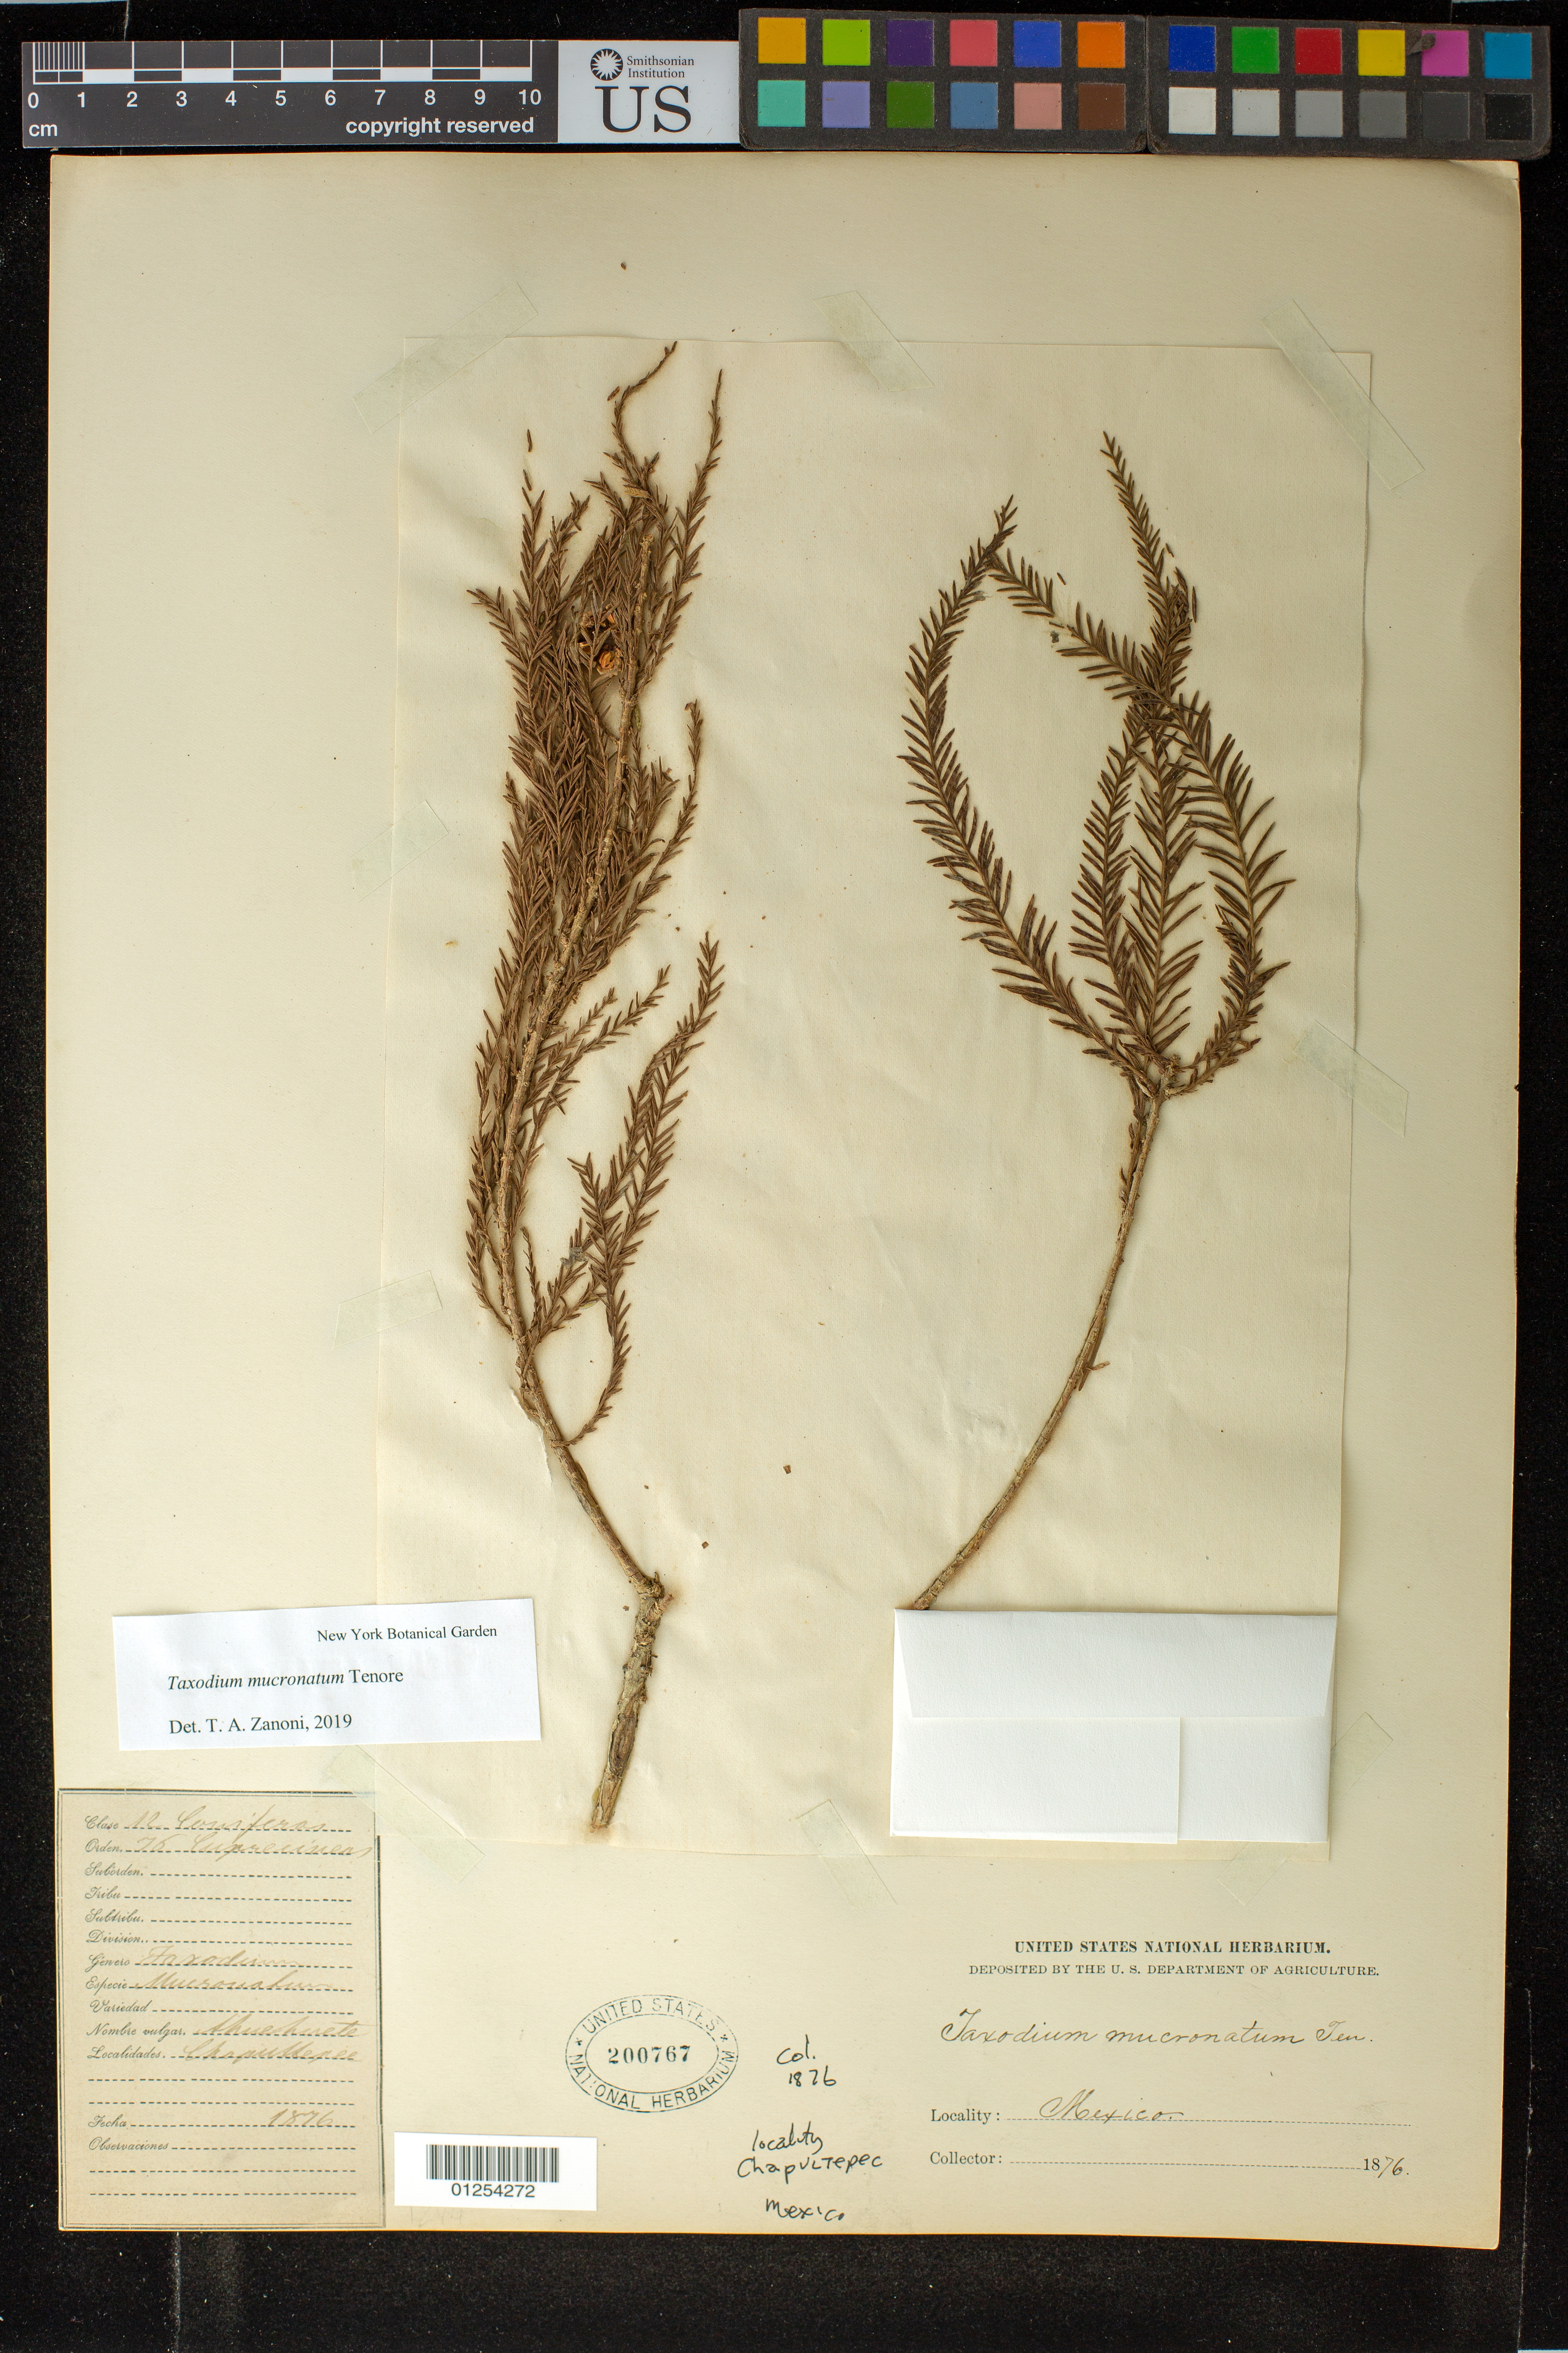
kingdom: Plantae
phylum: Tracheophyta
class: Pinopsida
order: Pinales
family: Cupressaceae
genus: Taxodium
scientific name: Taxodium mucronatum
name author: Ten.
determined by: Zanoni, T. A., (NY), New York Botanical Garden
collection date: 1876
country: Mexico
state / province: México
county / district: Chapultepec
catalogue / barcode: US 200767